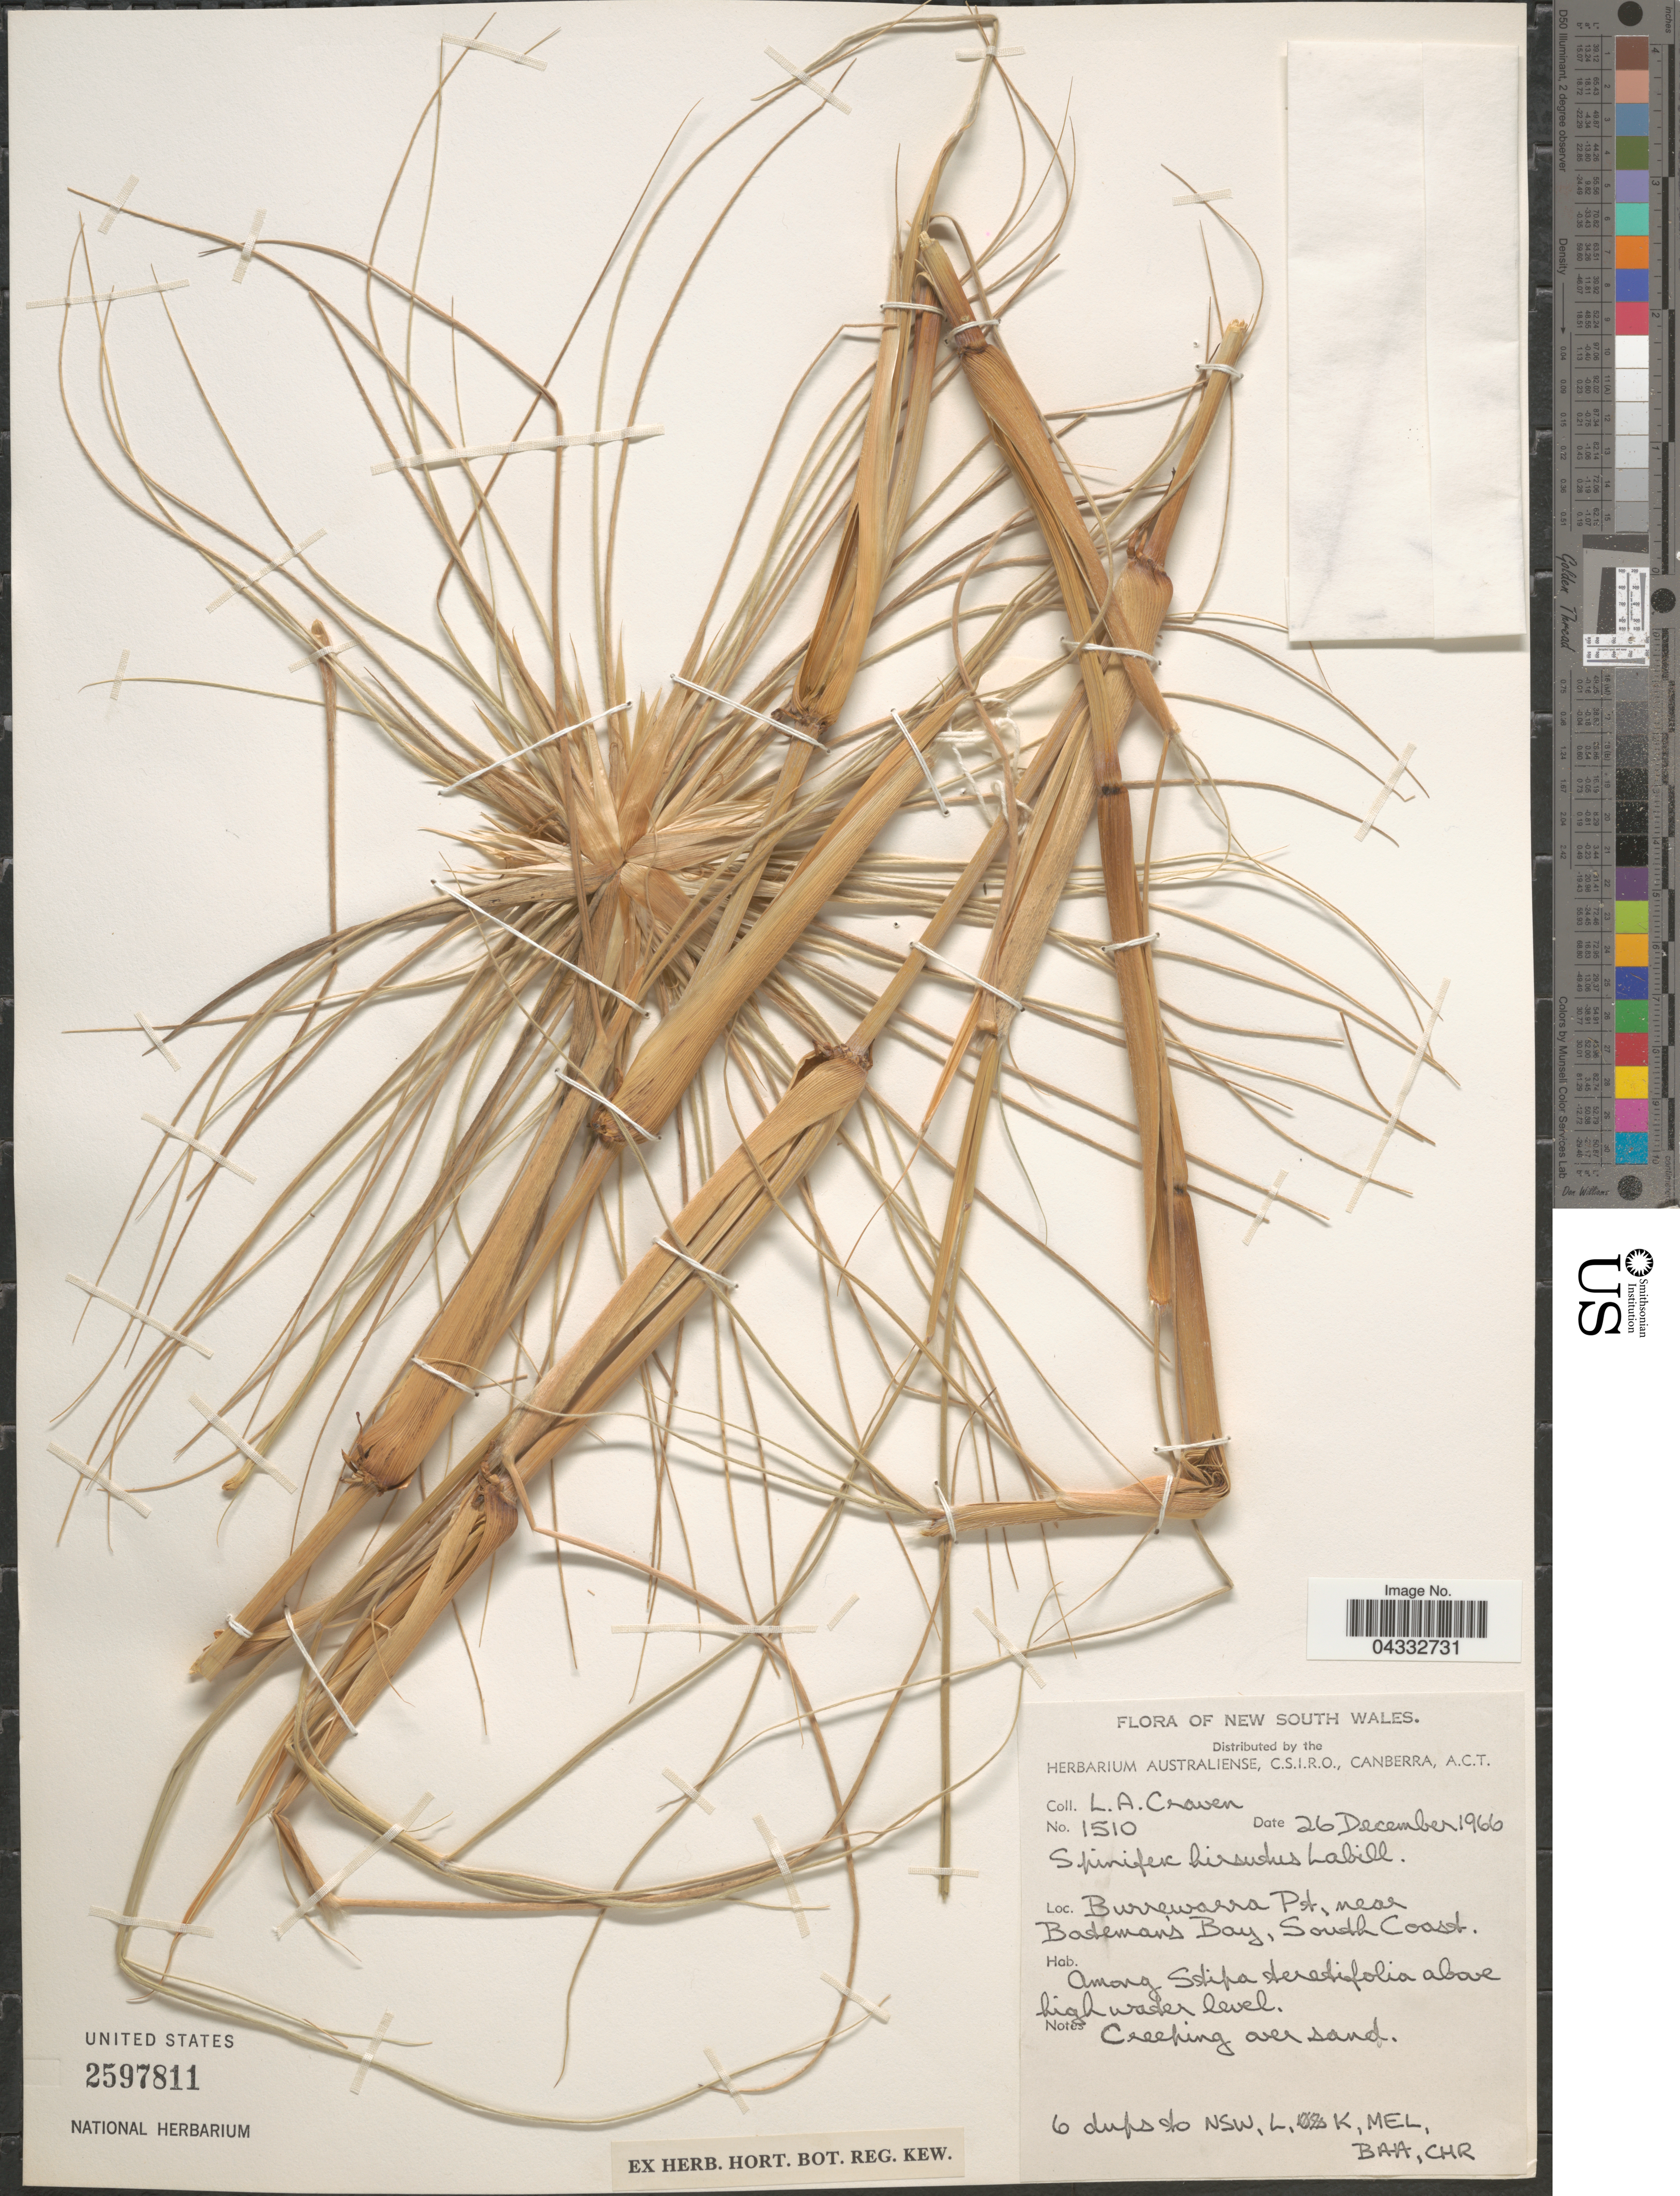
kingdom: Plantae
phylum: Tracheophyta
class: Liliopsida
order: Poales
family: Poaceae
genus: Spinifex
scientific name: Spinifex hirsutus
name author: Labill.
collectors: L. A. Craven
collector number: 1510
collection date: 1966-12-26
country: Australia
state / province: New South Wales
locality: Burrewarra Pt, near Bateman's Bay, South Coast.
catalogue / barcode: US 2597811